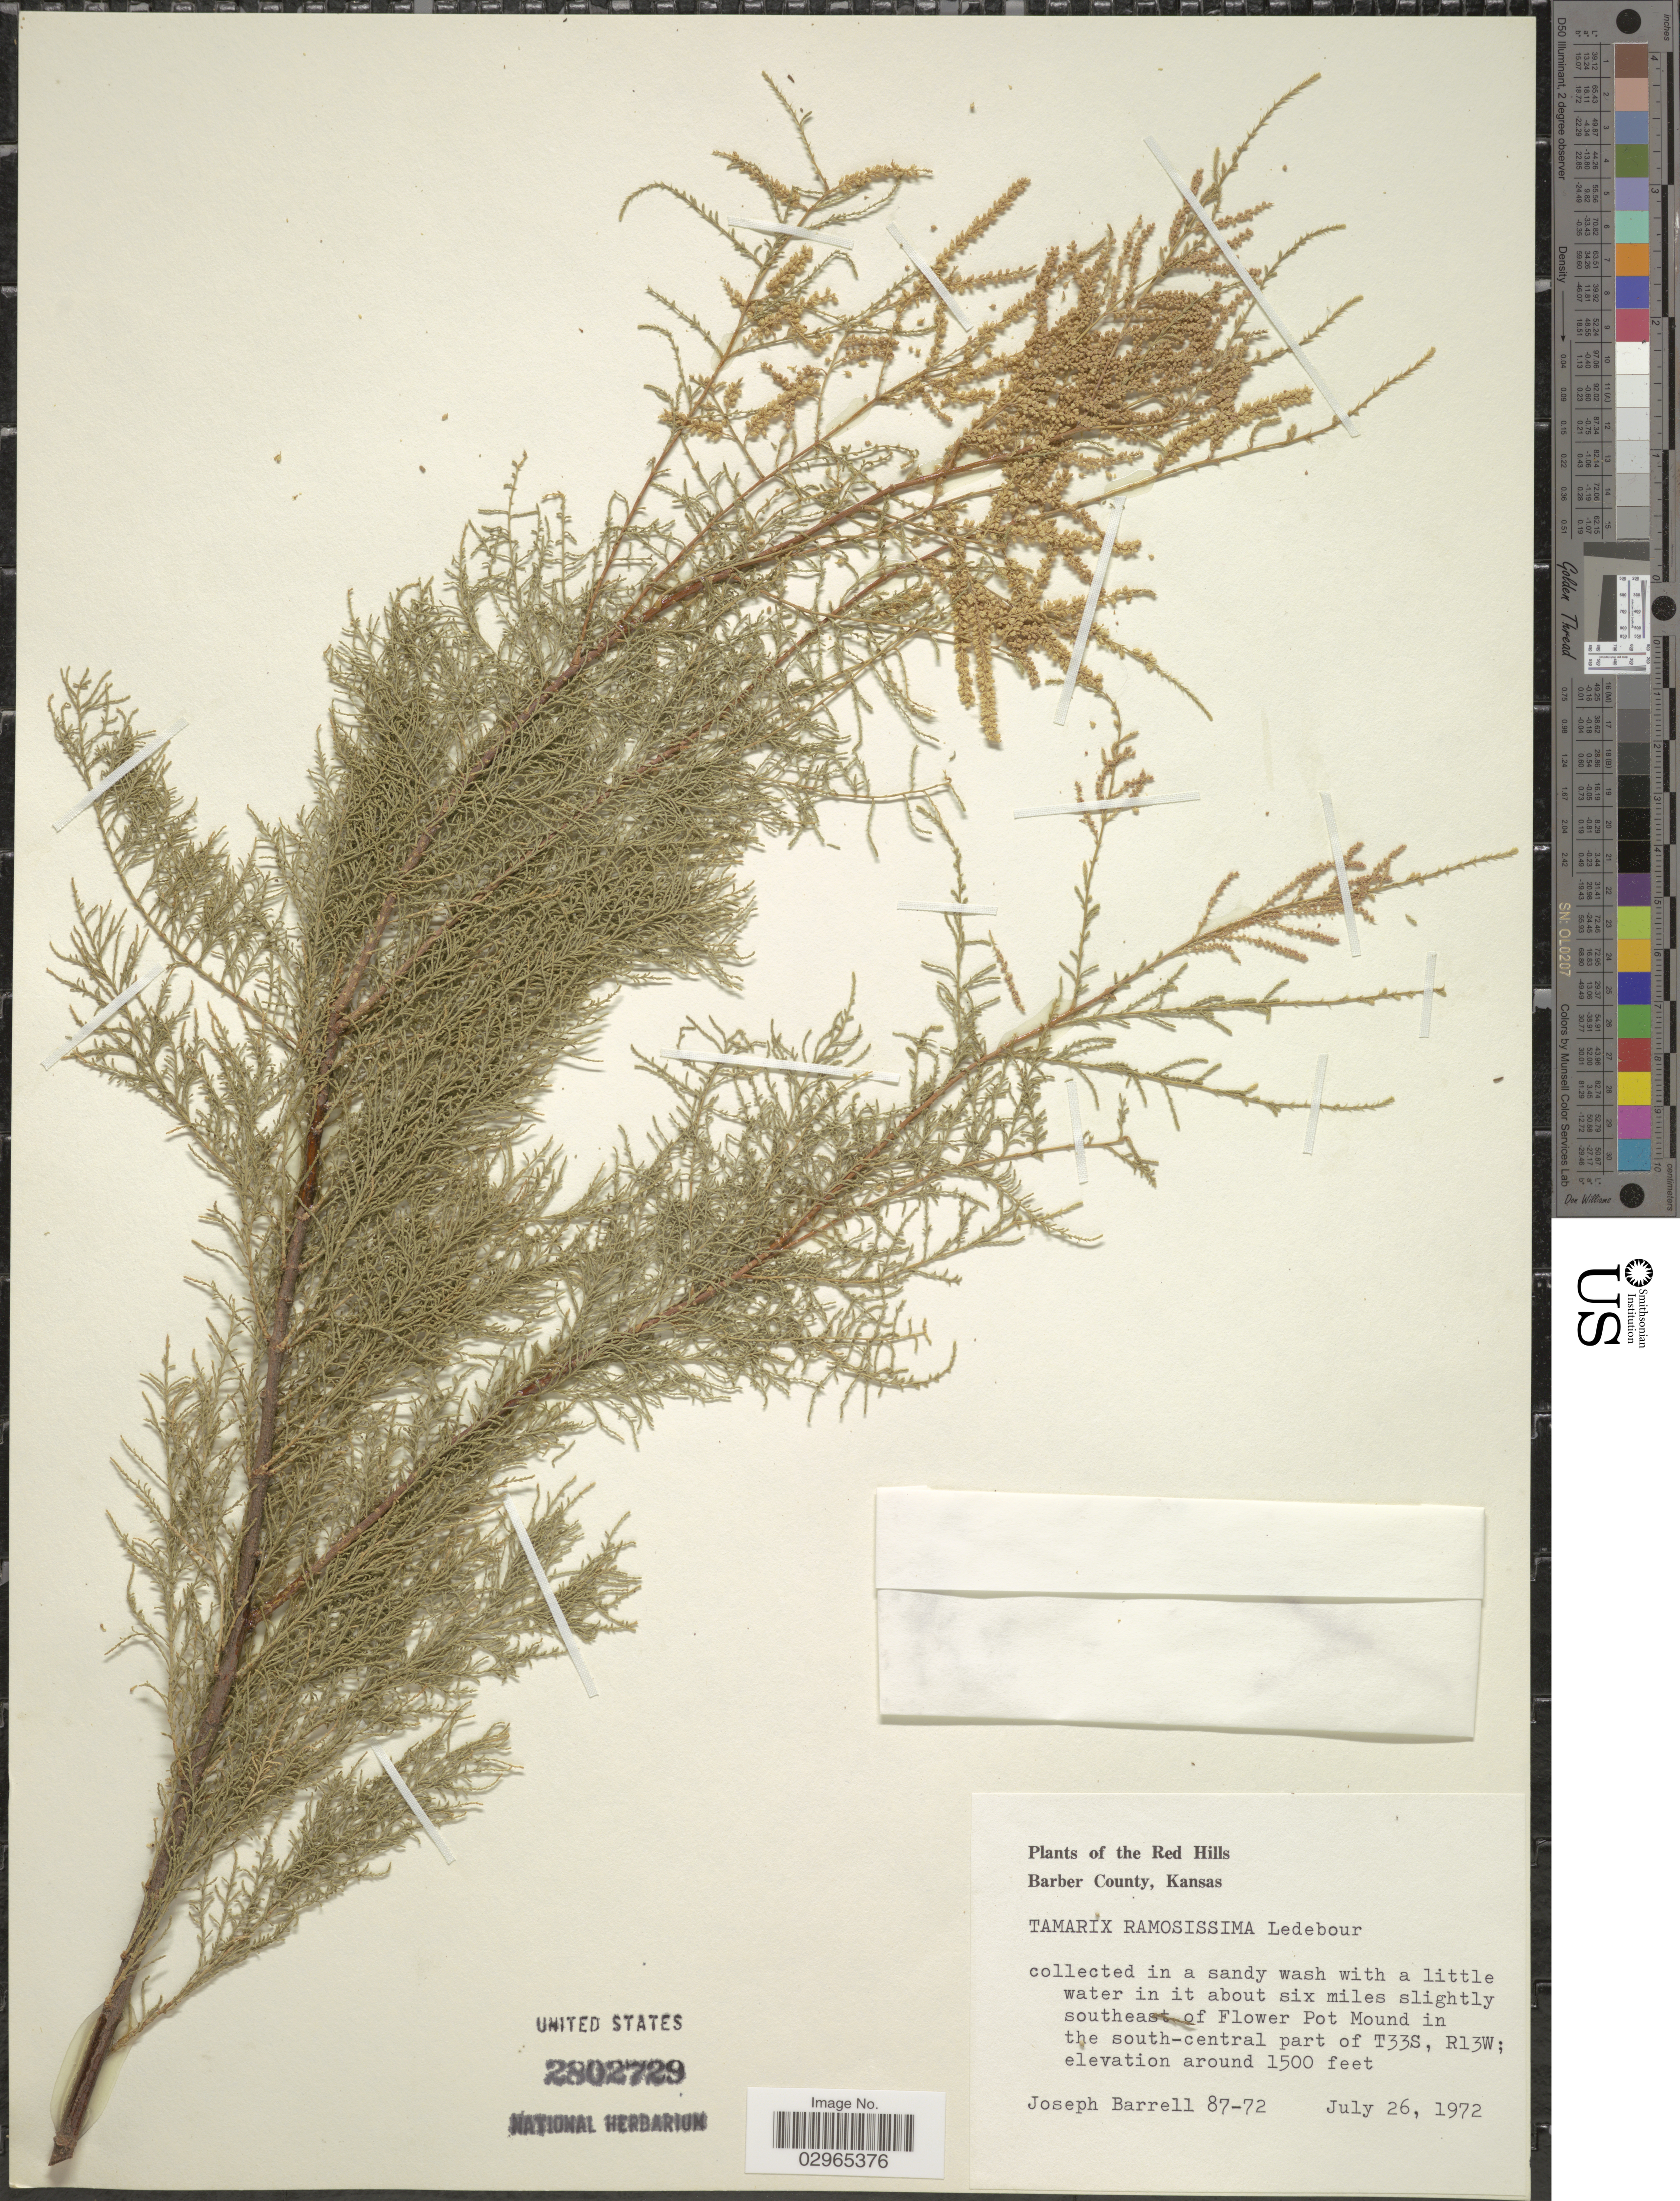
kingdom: Plantae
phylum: Tracheophyta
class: Magnoliopsida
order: Caryophyllales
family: Tamaricaceae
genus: Tamarix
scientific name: Tamarix ramosissima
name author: Ledeb.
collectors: J. Barrell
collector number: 87-72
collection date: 1972-07-26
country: United States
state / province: Kansas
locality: Red Hills Barber County, Kansas. Collected in a sandy wash with a little water in it about six miles slightly southeast of Flower Pot Mound in the south-central part of T33S, R13W.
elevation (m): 457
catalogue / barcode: US 2802729